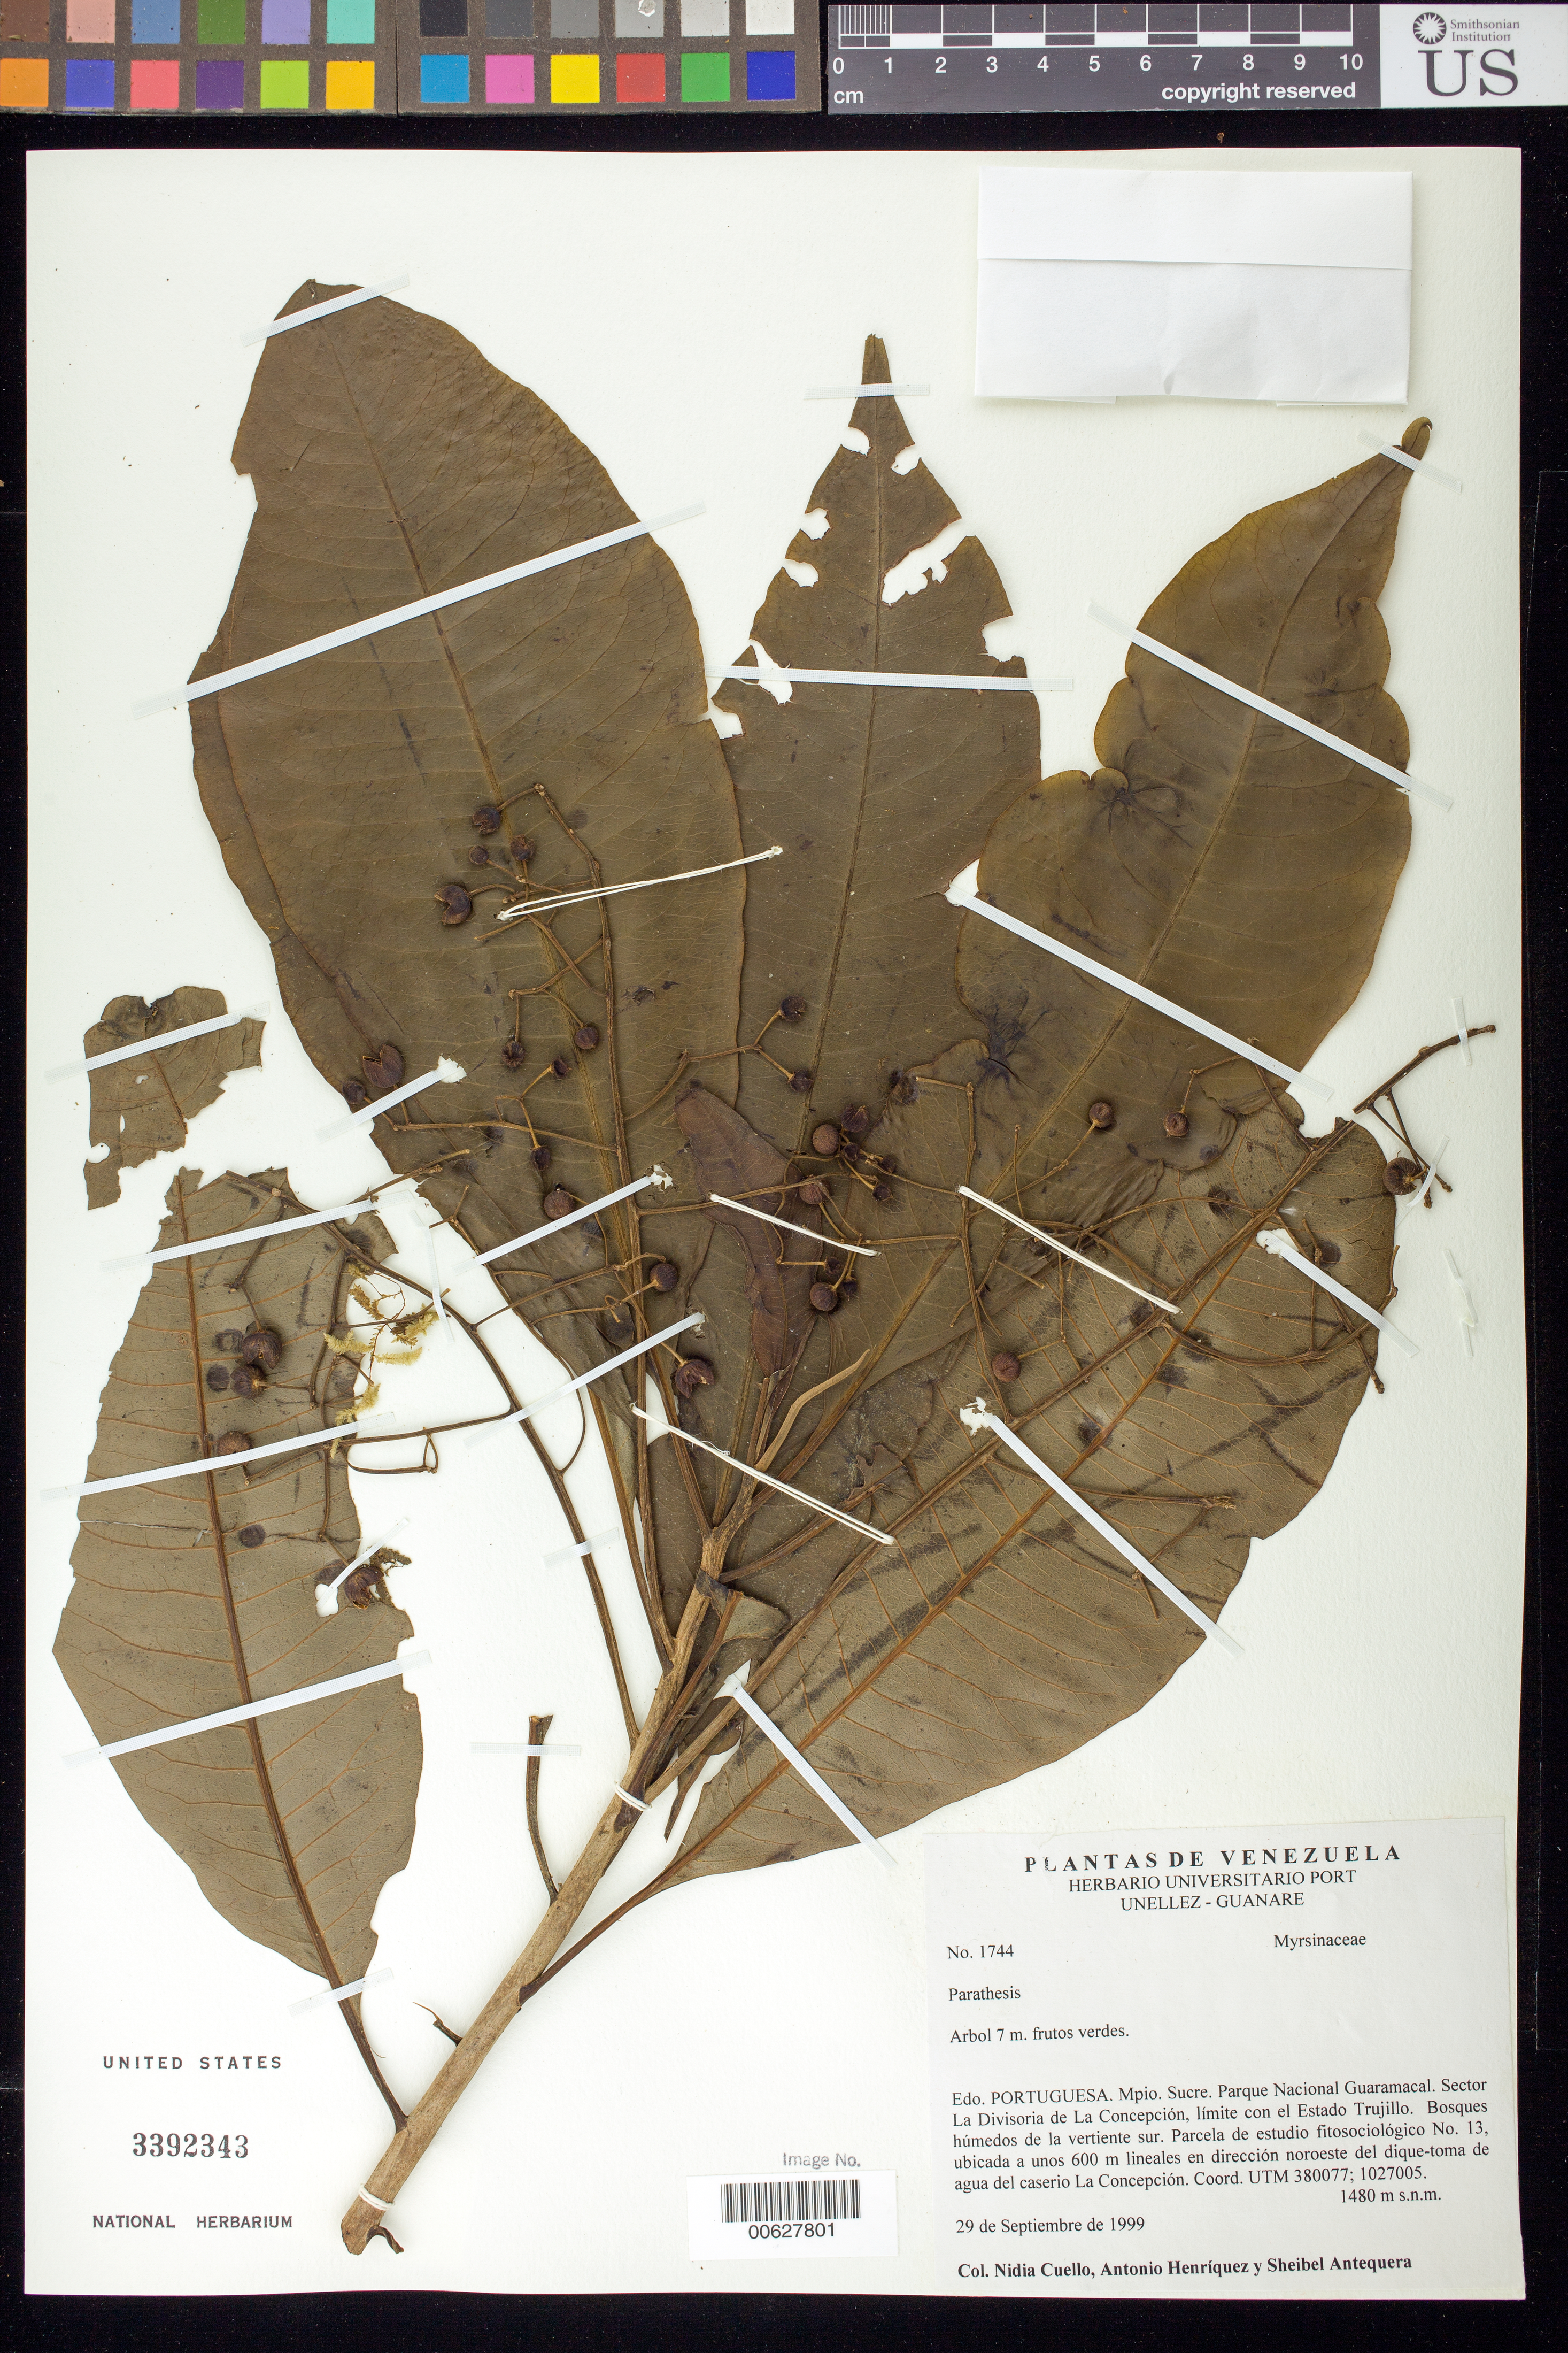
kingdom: Plantae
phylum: Tracheophyta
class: Magnoliopsida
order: Ericales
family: Primulaceae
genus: Parathesis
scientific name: Parathesis venezuelana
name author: Mez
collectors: N. L. Cuello, A. Henriquez & S. Antequera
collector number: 1744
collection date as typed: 29 Sep 1999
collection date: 1999-09-29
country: Venezuela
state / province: Portuguesa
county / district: Sucre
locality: Parque Nacional Guaramacal. Sector La Divisoria de La Concepción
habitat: Bosques húmedos, parcela de estudio fitosociológico No. 13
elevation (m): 1480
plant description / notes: MER, MO, PORT, US, VEN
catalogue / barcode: US 3392343